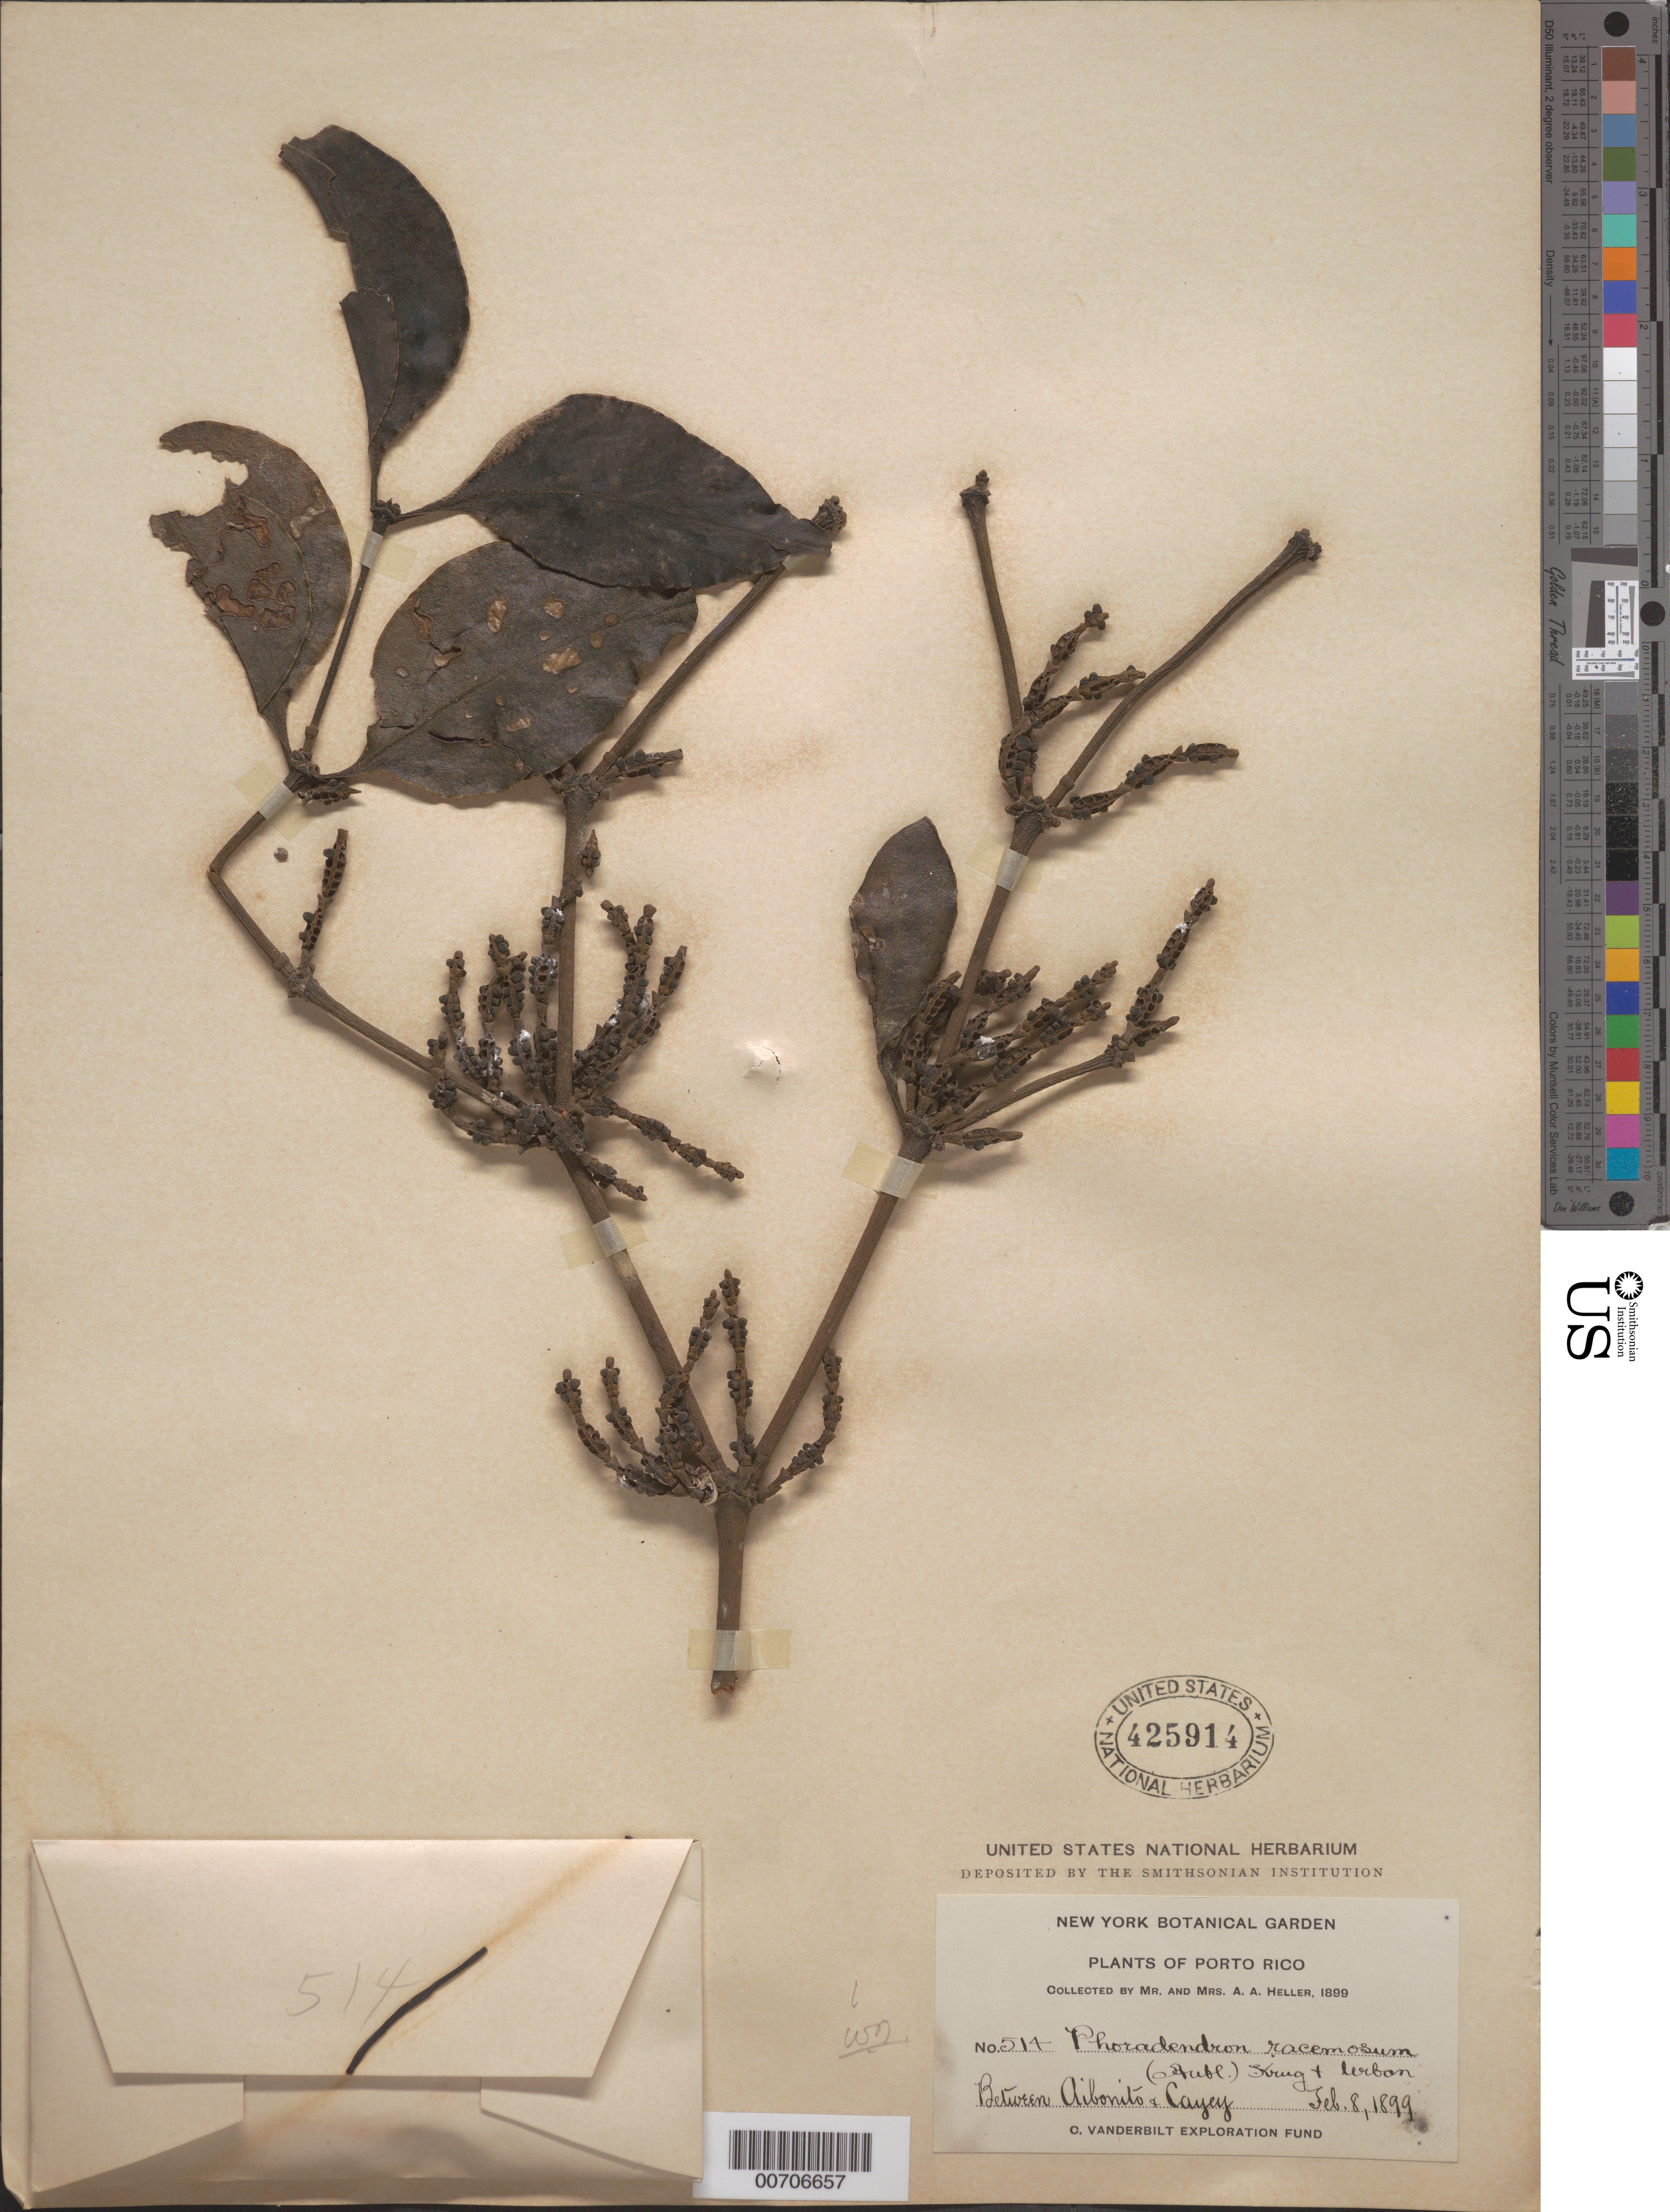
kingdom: Plantae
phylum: Tracheophyta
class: Magnoliopsida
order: Santalales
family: Viscaceae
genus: Phoradendron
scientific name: Phoradendron racemosum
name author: (Aubl.) Krug & Urb.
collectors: A. A. Heller & -- Heller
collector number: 514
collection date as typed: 08 Feb 1899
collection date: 1899-02-08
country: Puerto Rico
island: Greater Antilles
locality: Btw. Aibonito & Cayey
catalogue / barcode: US 425914